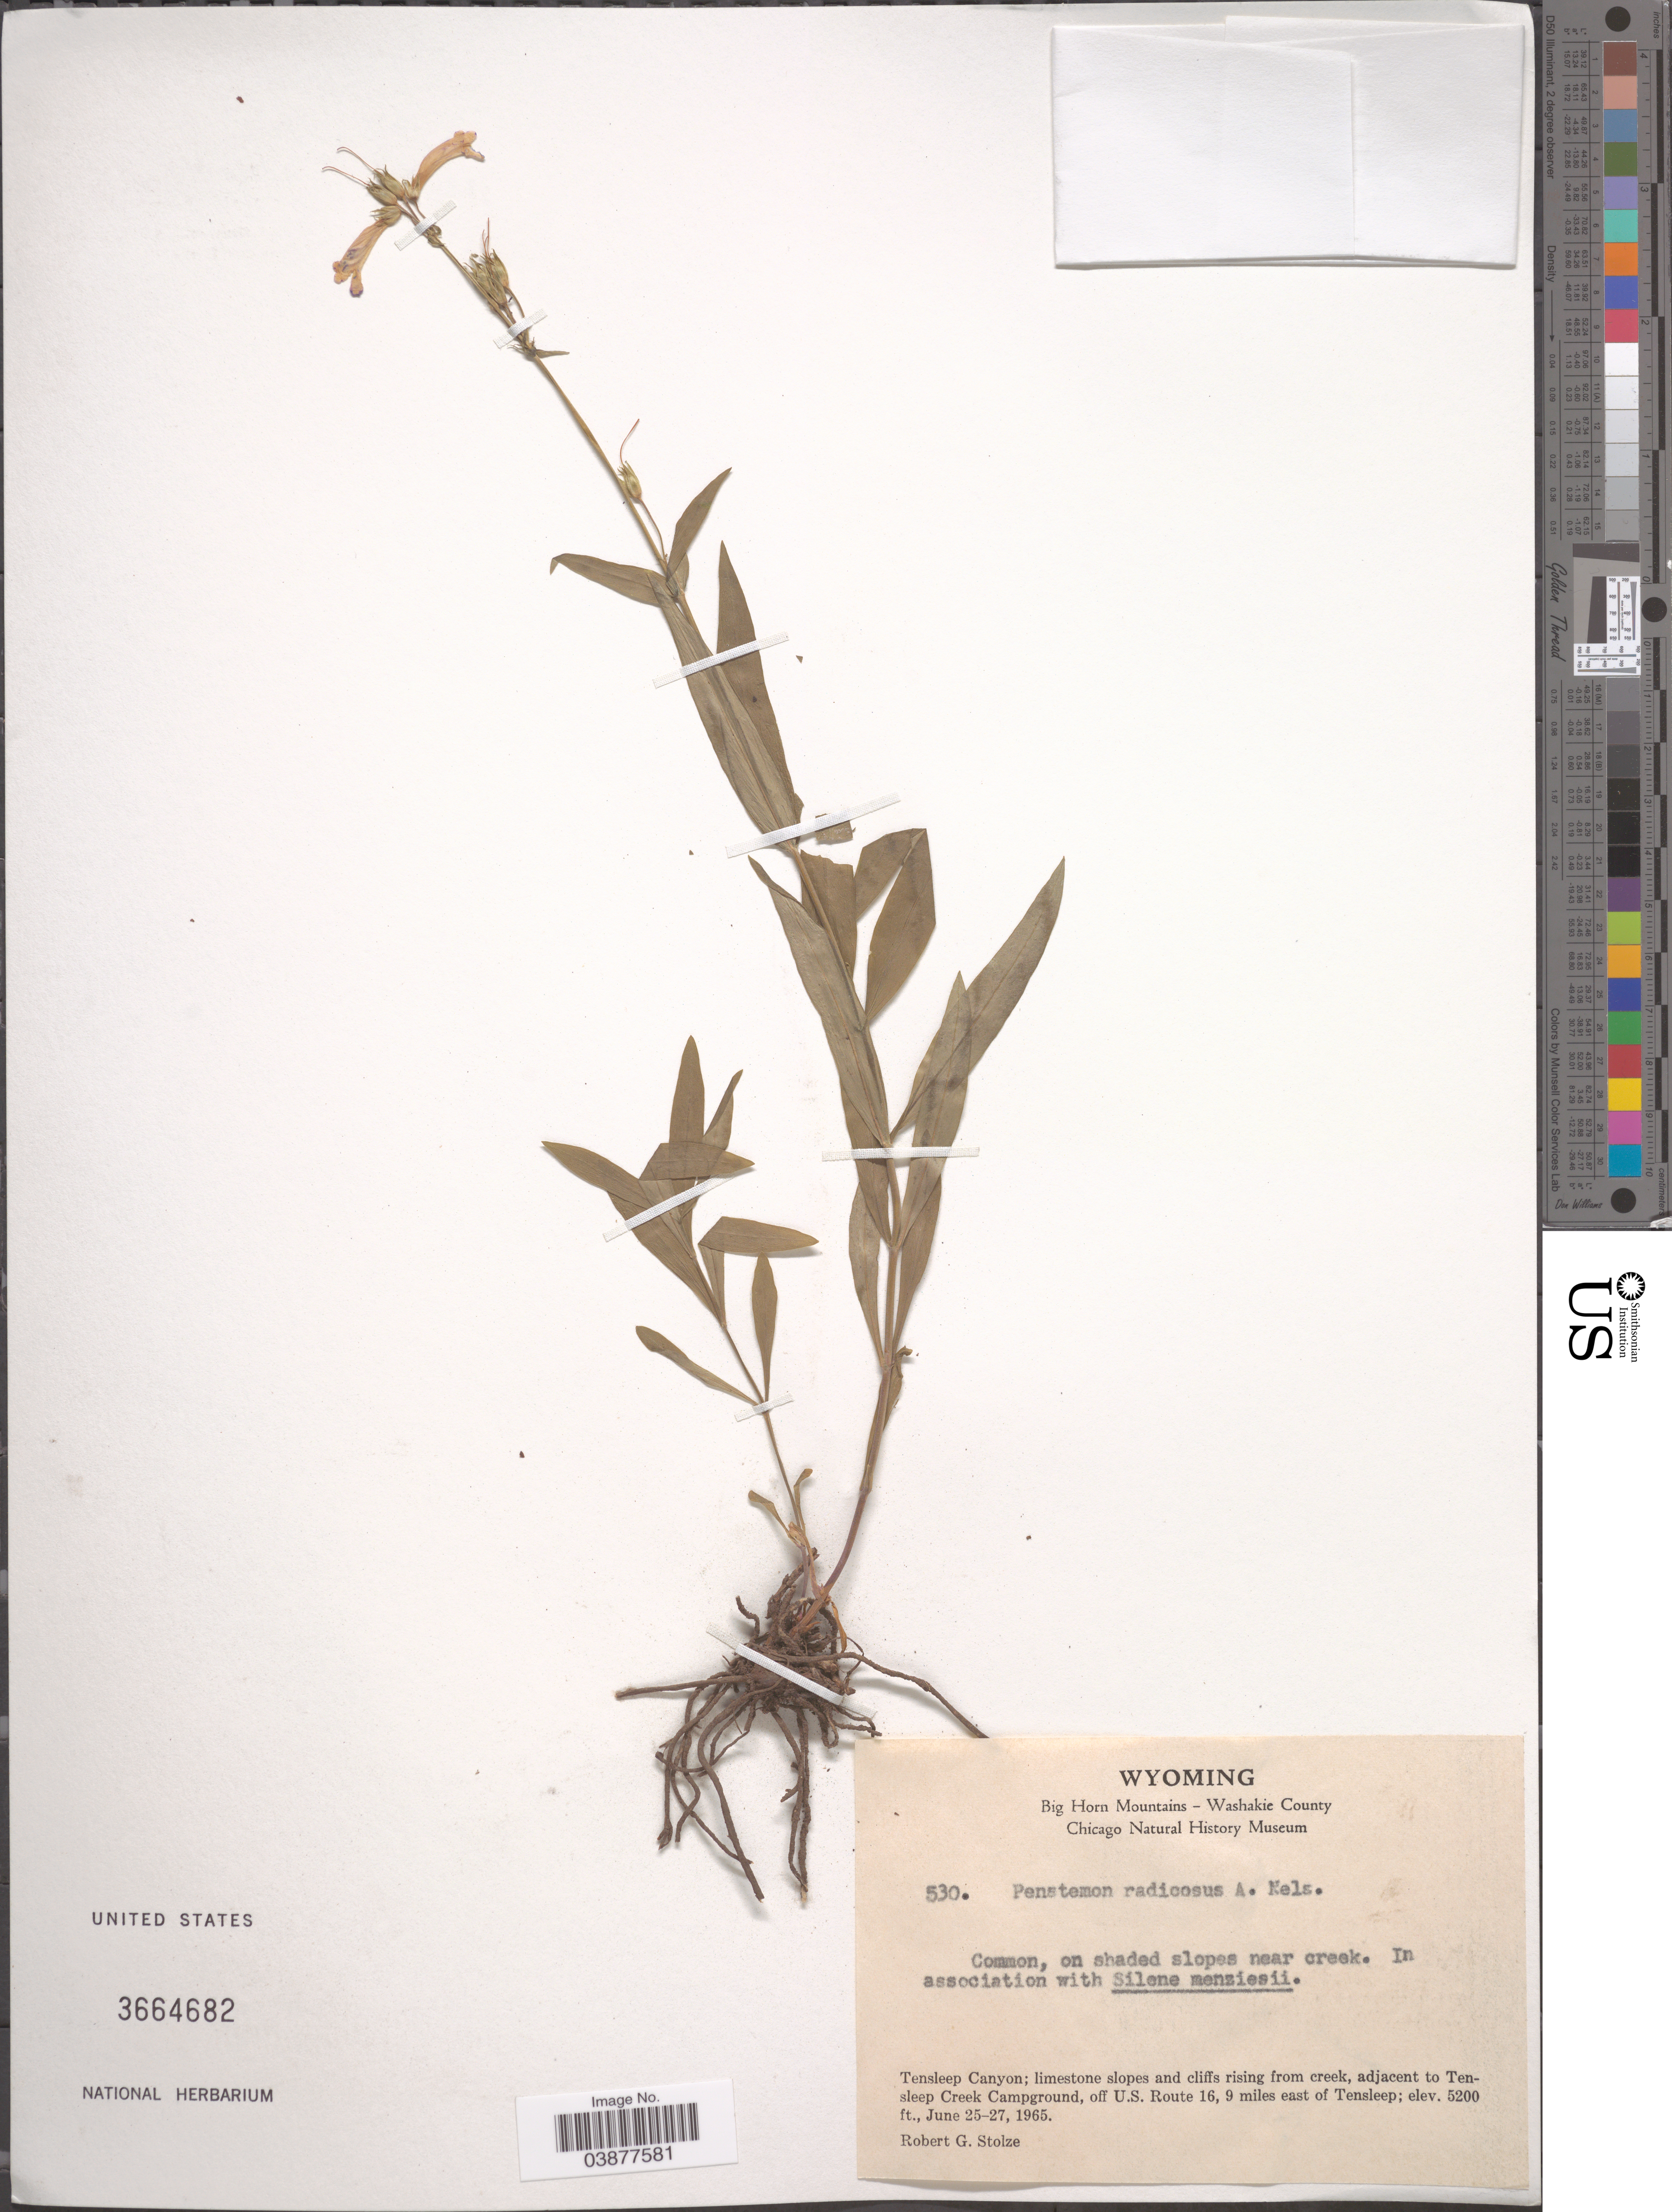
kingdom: Plantae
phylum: Tracheophyta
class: Magnoliopsida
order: Lamiales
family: Plantaginaceae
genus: Penstemon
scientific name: Penstemon radicosus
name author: A. Nelson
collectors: R. G. Stolze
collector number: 530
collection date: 1965-06-25/1965-06-27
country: United States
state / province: Wyoming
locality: Big Horn Mountains - Washakie County. Tensleep Canyon; limestone slopes and cliffs rising from creek, adjacent to Tensleep Creek Campground, off U.S. Route 16, 9 miles east of Tensleep.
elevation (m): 1585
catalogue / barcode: US 3664682